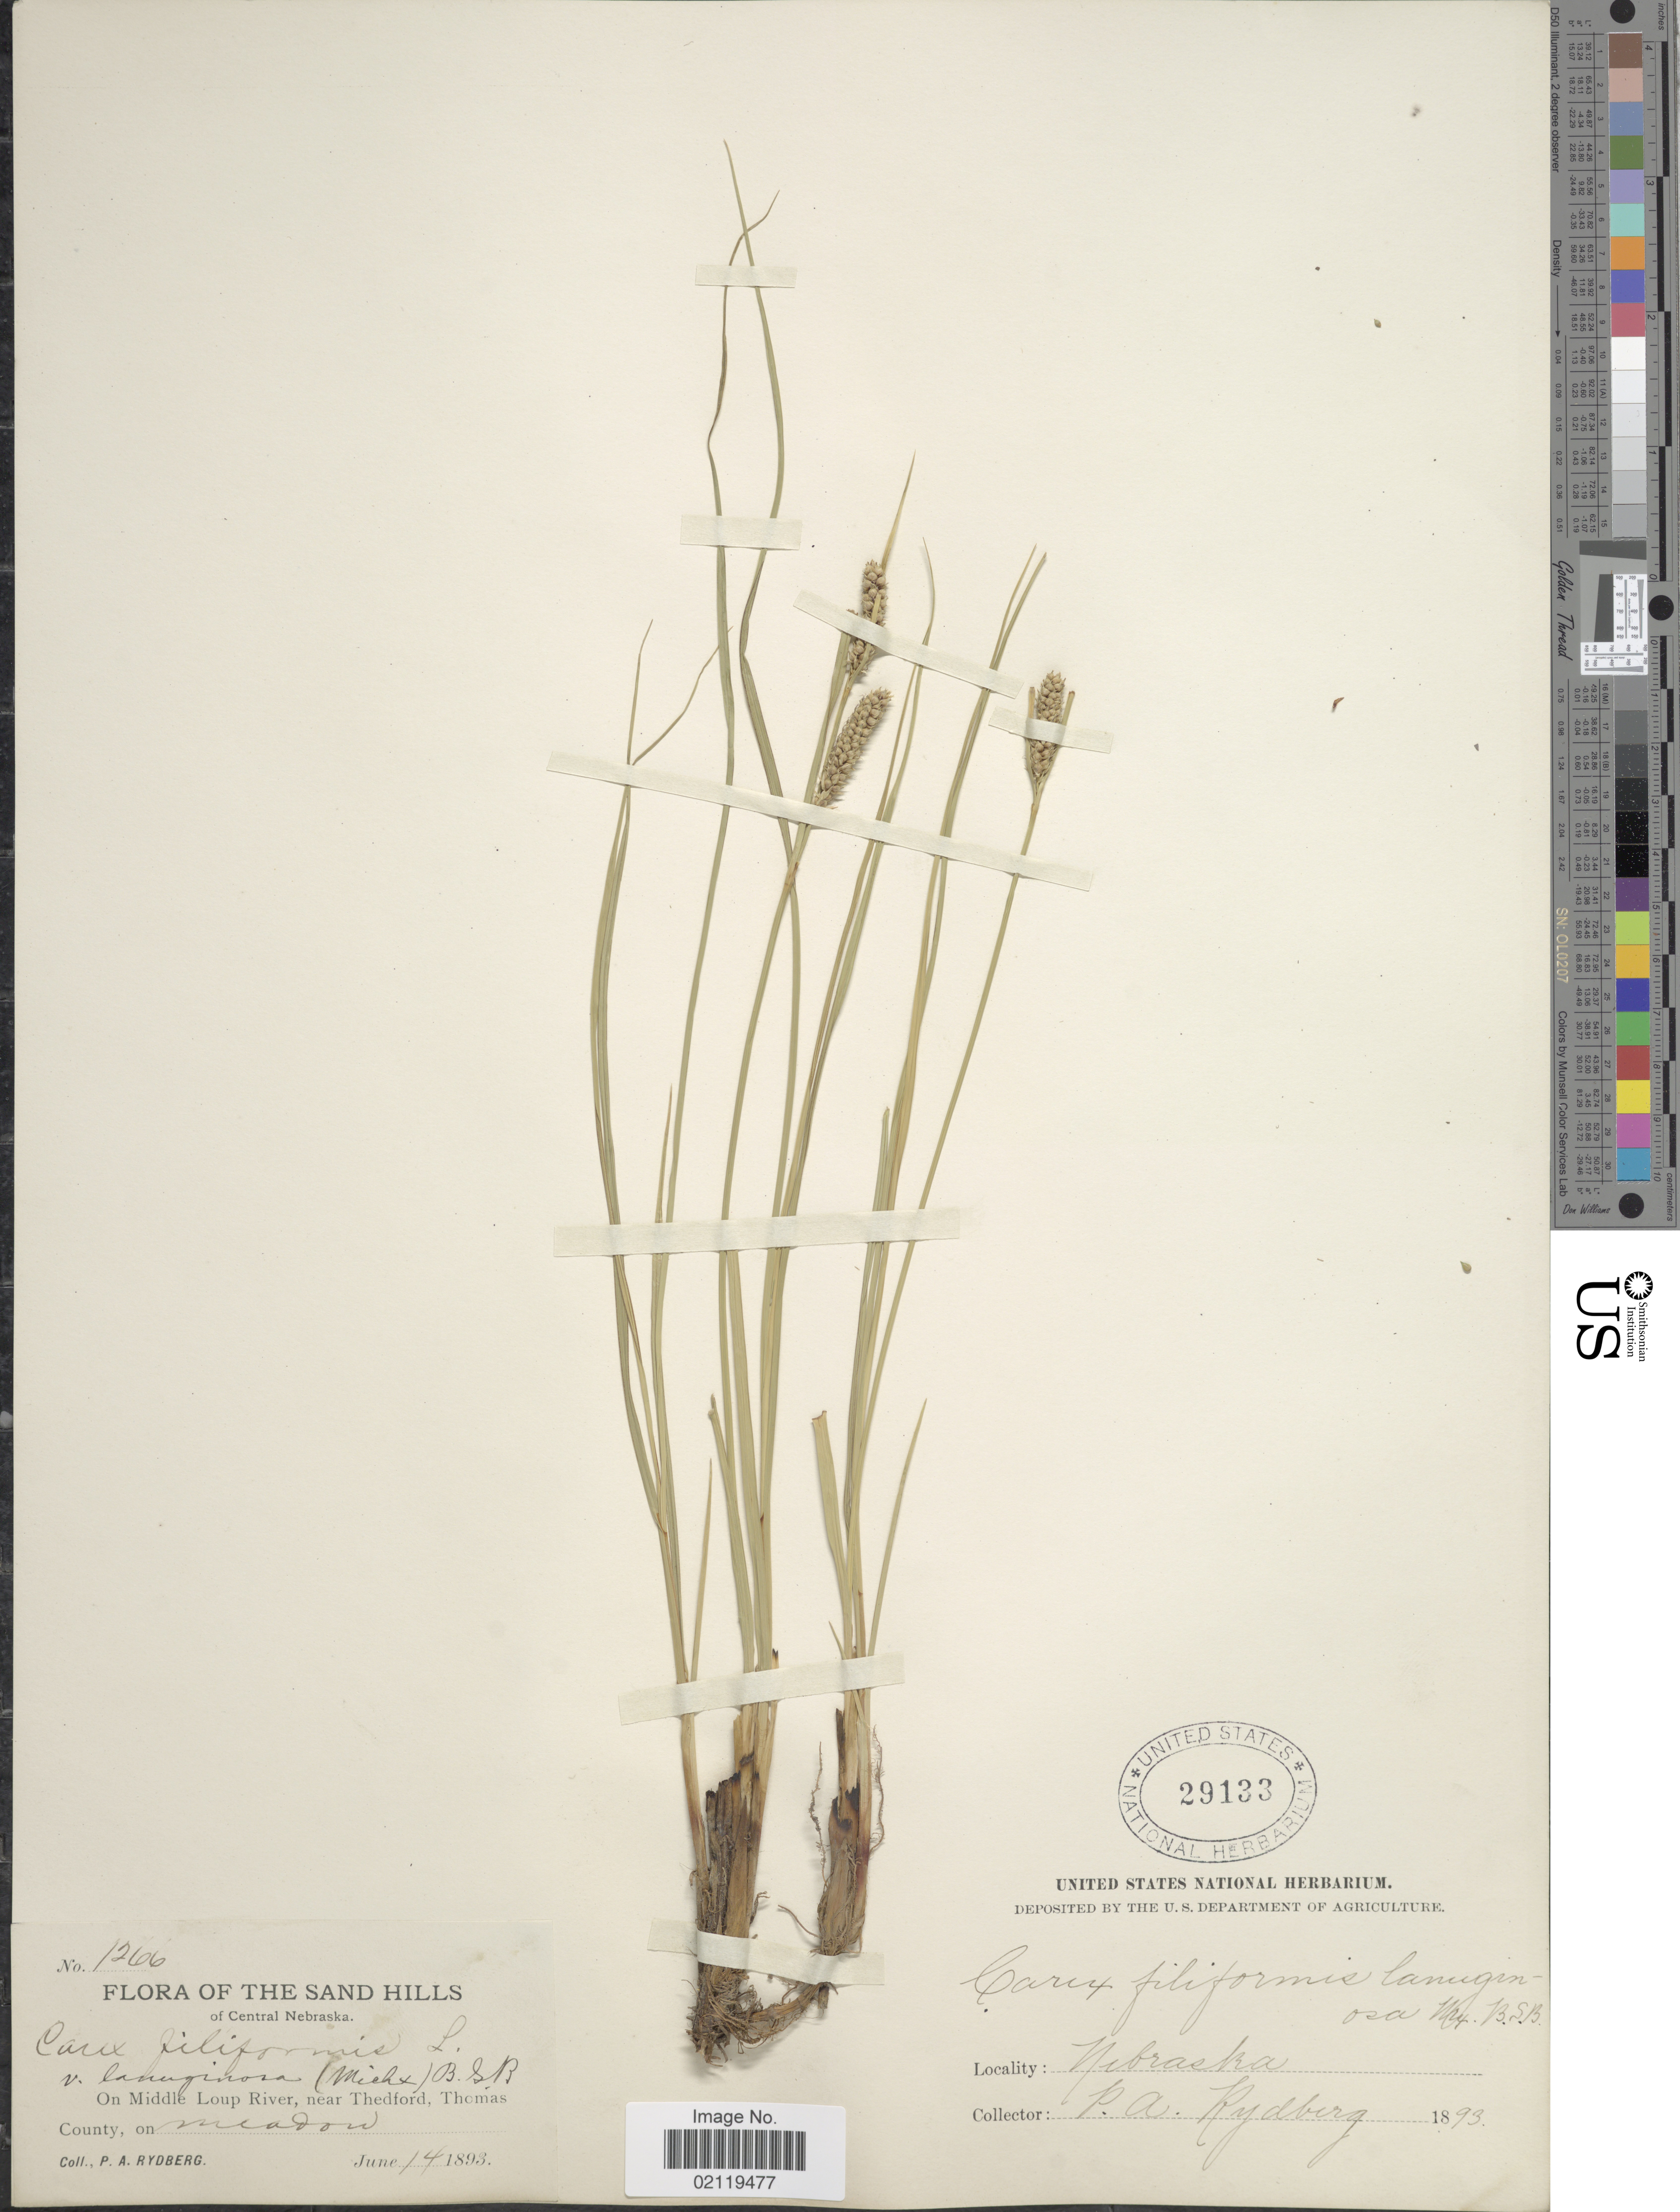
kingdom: Plantae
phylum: Tracheophyta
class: Liliopsida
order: Poales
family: Cyperaceae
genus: Carex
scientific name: Carex pellita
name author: Muhl. ex Willd.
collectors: P. A. Rydberg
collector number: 1266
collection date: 1893-06-14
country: United States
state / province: Nebraska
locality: The Sand Hills of Central Nebraska. On Middle Loup River, near Thedford, Thomas County, on meadow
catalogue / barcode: US 29133